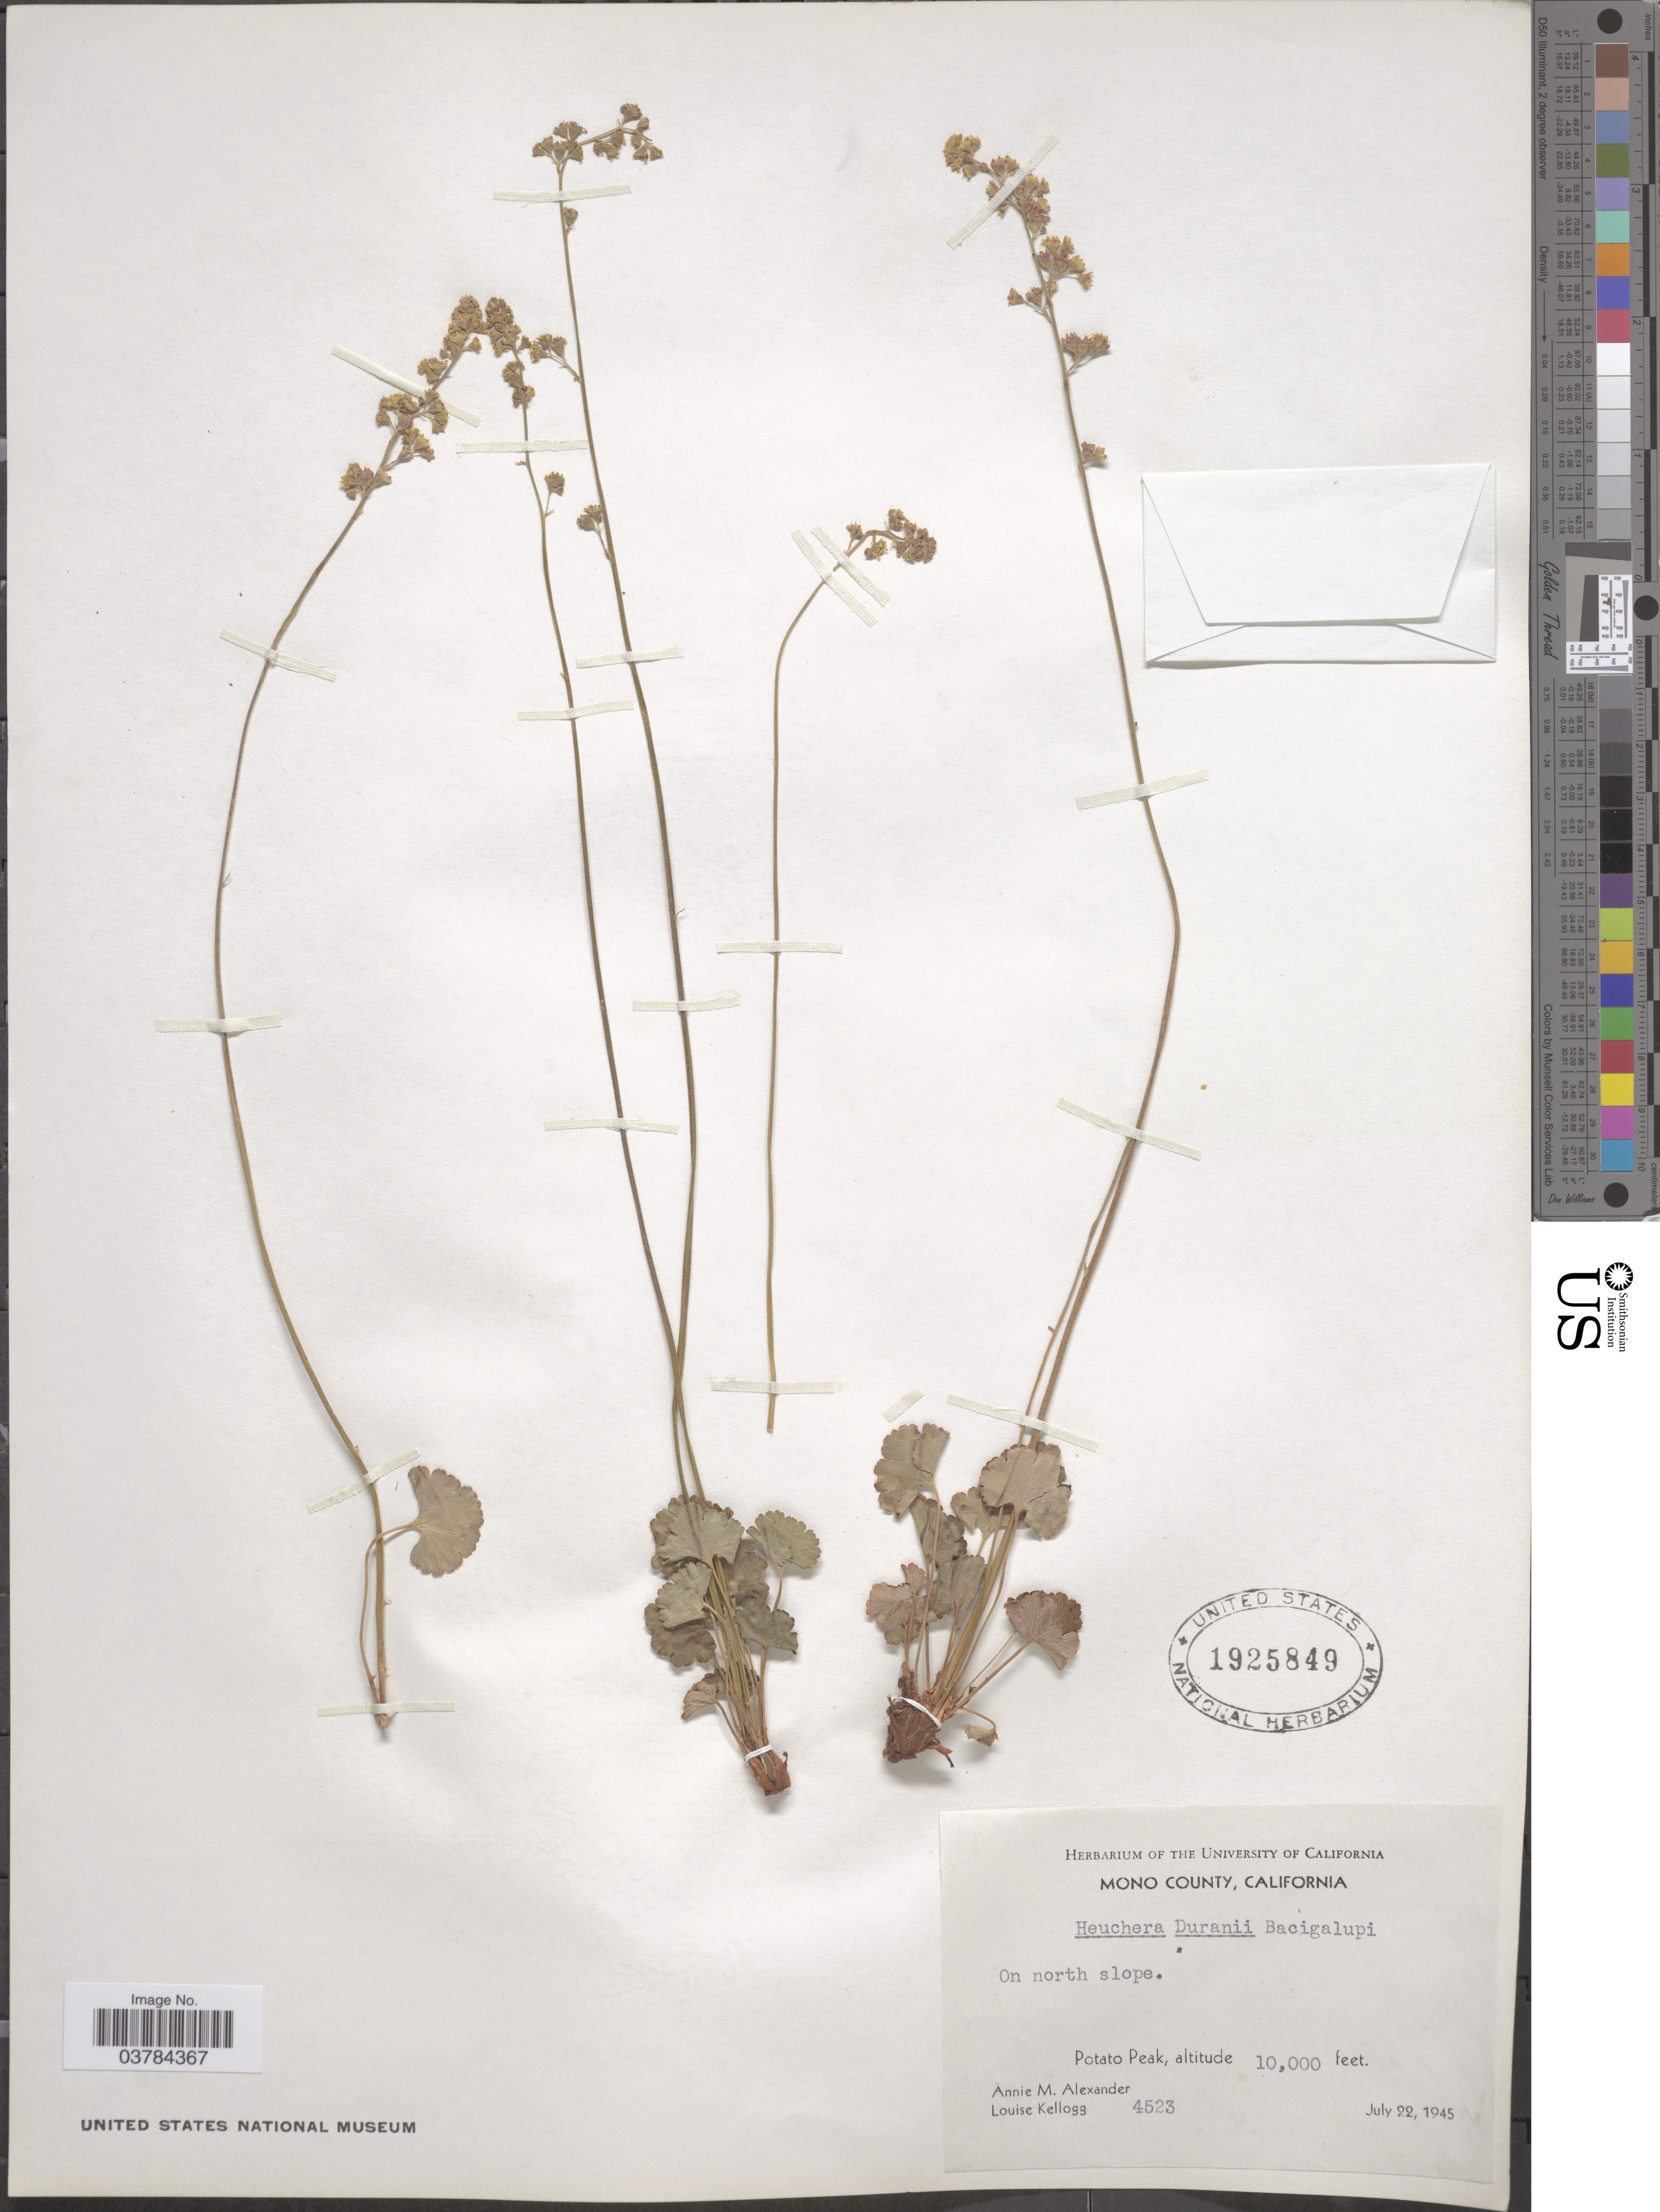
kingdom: Plantae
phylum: Tracheophyta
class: Magnoliopsida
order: Saxifragales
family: Saxifragaceae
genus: Heuchera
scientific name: Heuchera duranii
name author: Bacig.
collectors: A. M. Alexander & L. Kellogg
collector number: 4523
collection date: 1945-07-22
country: United States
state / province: California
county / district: Mono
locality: Mono County. On north slope. Potato Peak.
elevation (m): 3048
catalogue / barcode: US 1925849